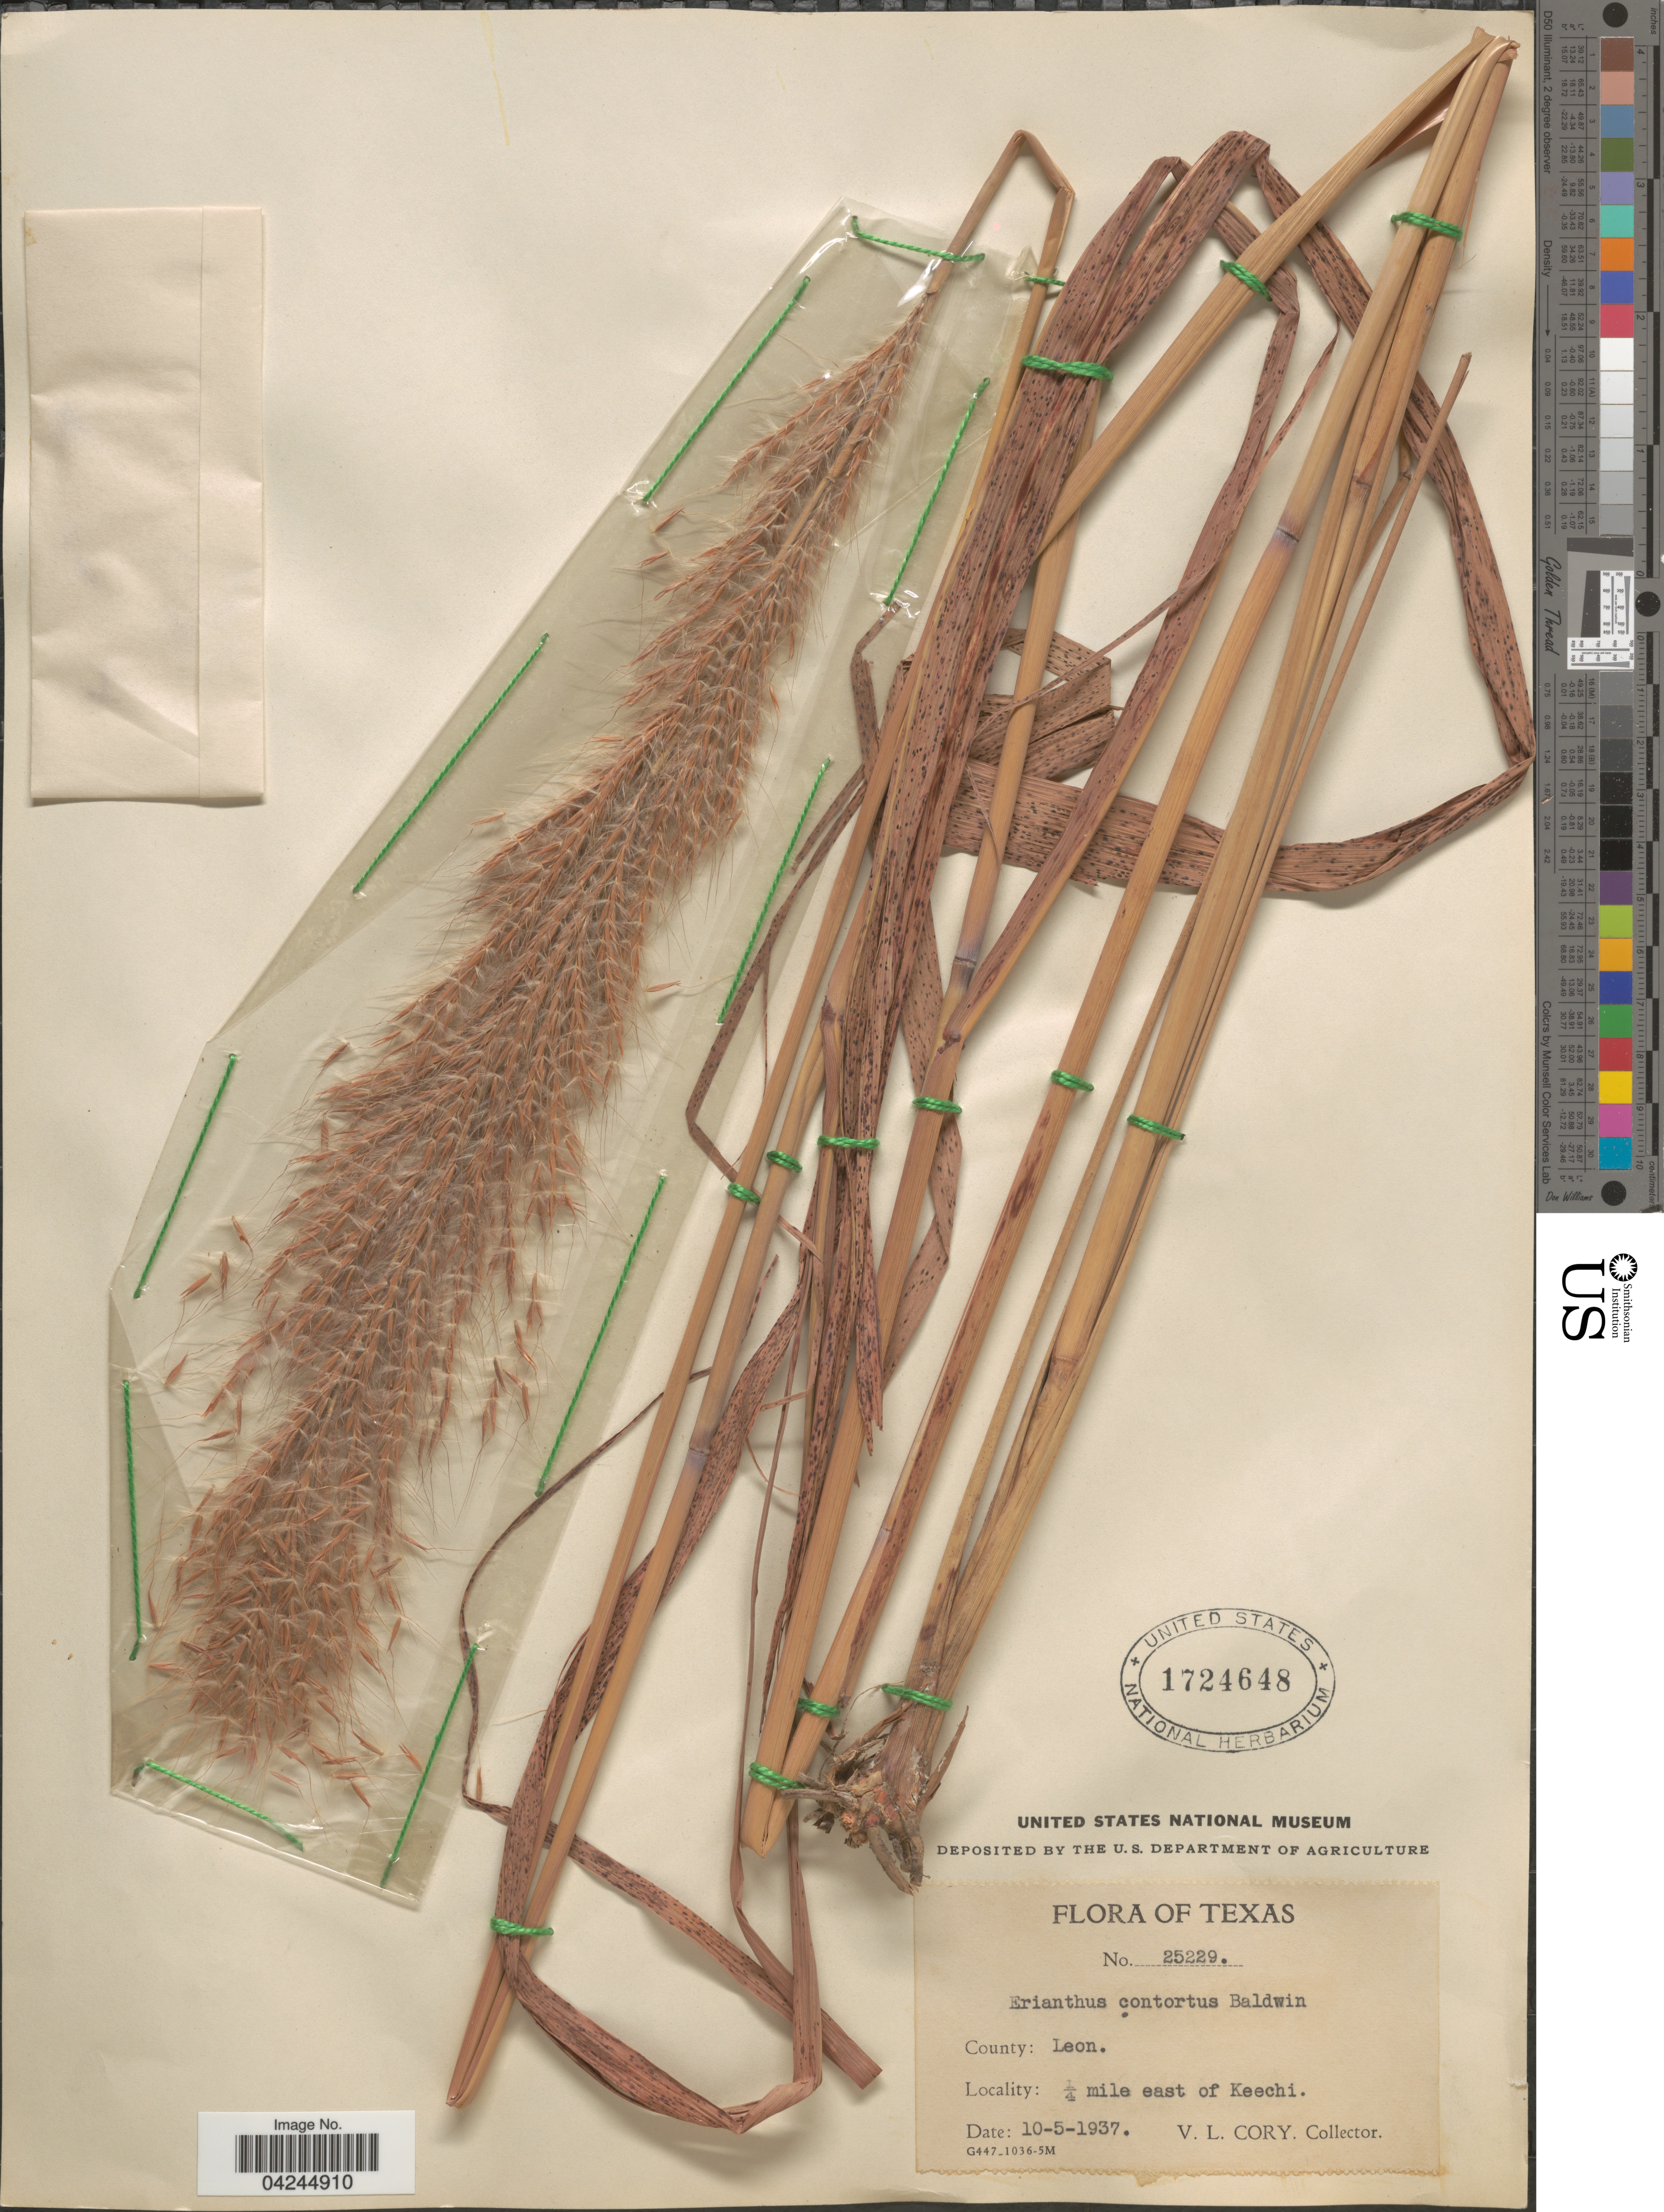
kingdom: Plantae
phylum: Tracheophyta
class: Liliopsida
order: Poales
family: Poaceae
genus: Erianthus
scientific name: Erianthus brevibarbis var. contortus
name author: (Elliott) D.B. Ward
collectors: V. Cory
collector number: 25229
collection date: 1937-10-05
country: United States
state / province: Texas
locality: County: Leon. ¼ mile east of Keechi.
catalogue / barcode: US 1724648